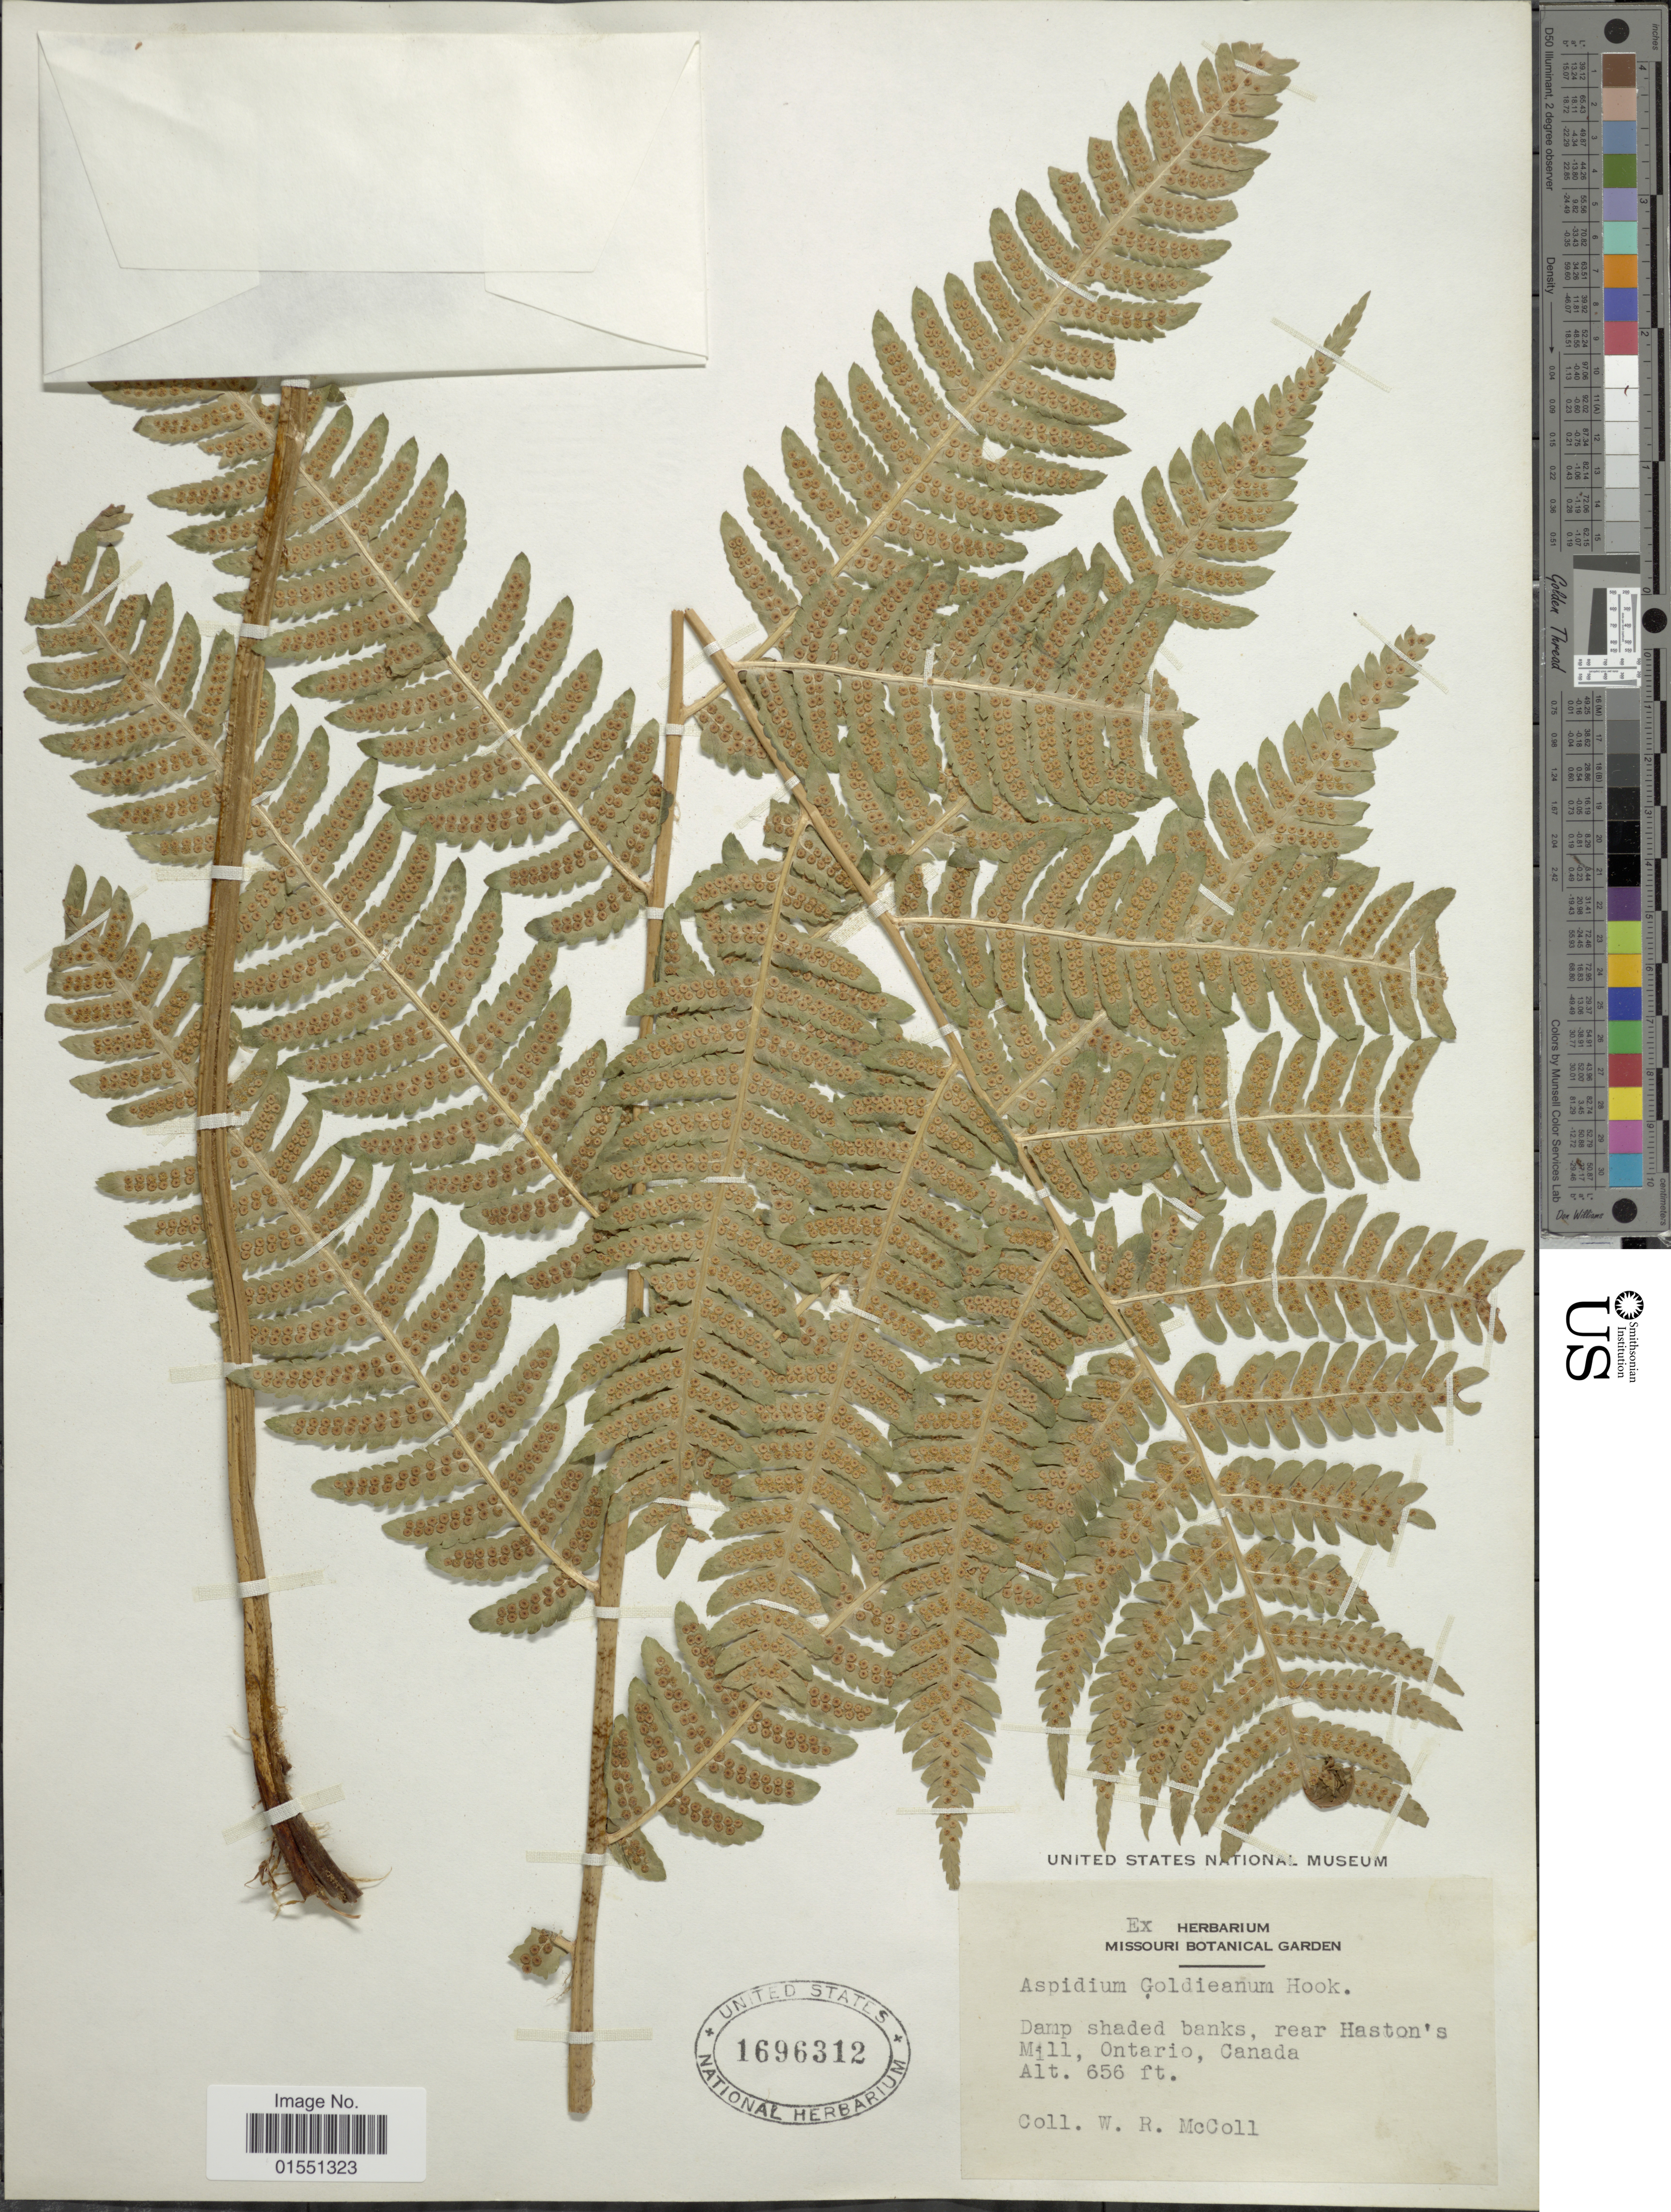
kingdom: Plantae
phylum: Tracheophyta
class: Polypodiopsida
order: Polypodiales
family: Dryopteridaceae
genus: Dryopteris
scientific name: Dryopteris goldiana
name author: (Hook. ex Goldie) A. Gray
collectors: W. McColl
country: Canada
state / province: Ontario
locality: Damp shaded banks, rear Haston's Mill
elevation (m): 200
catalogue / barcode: US 169312